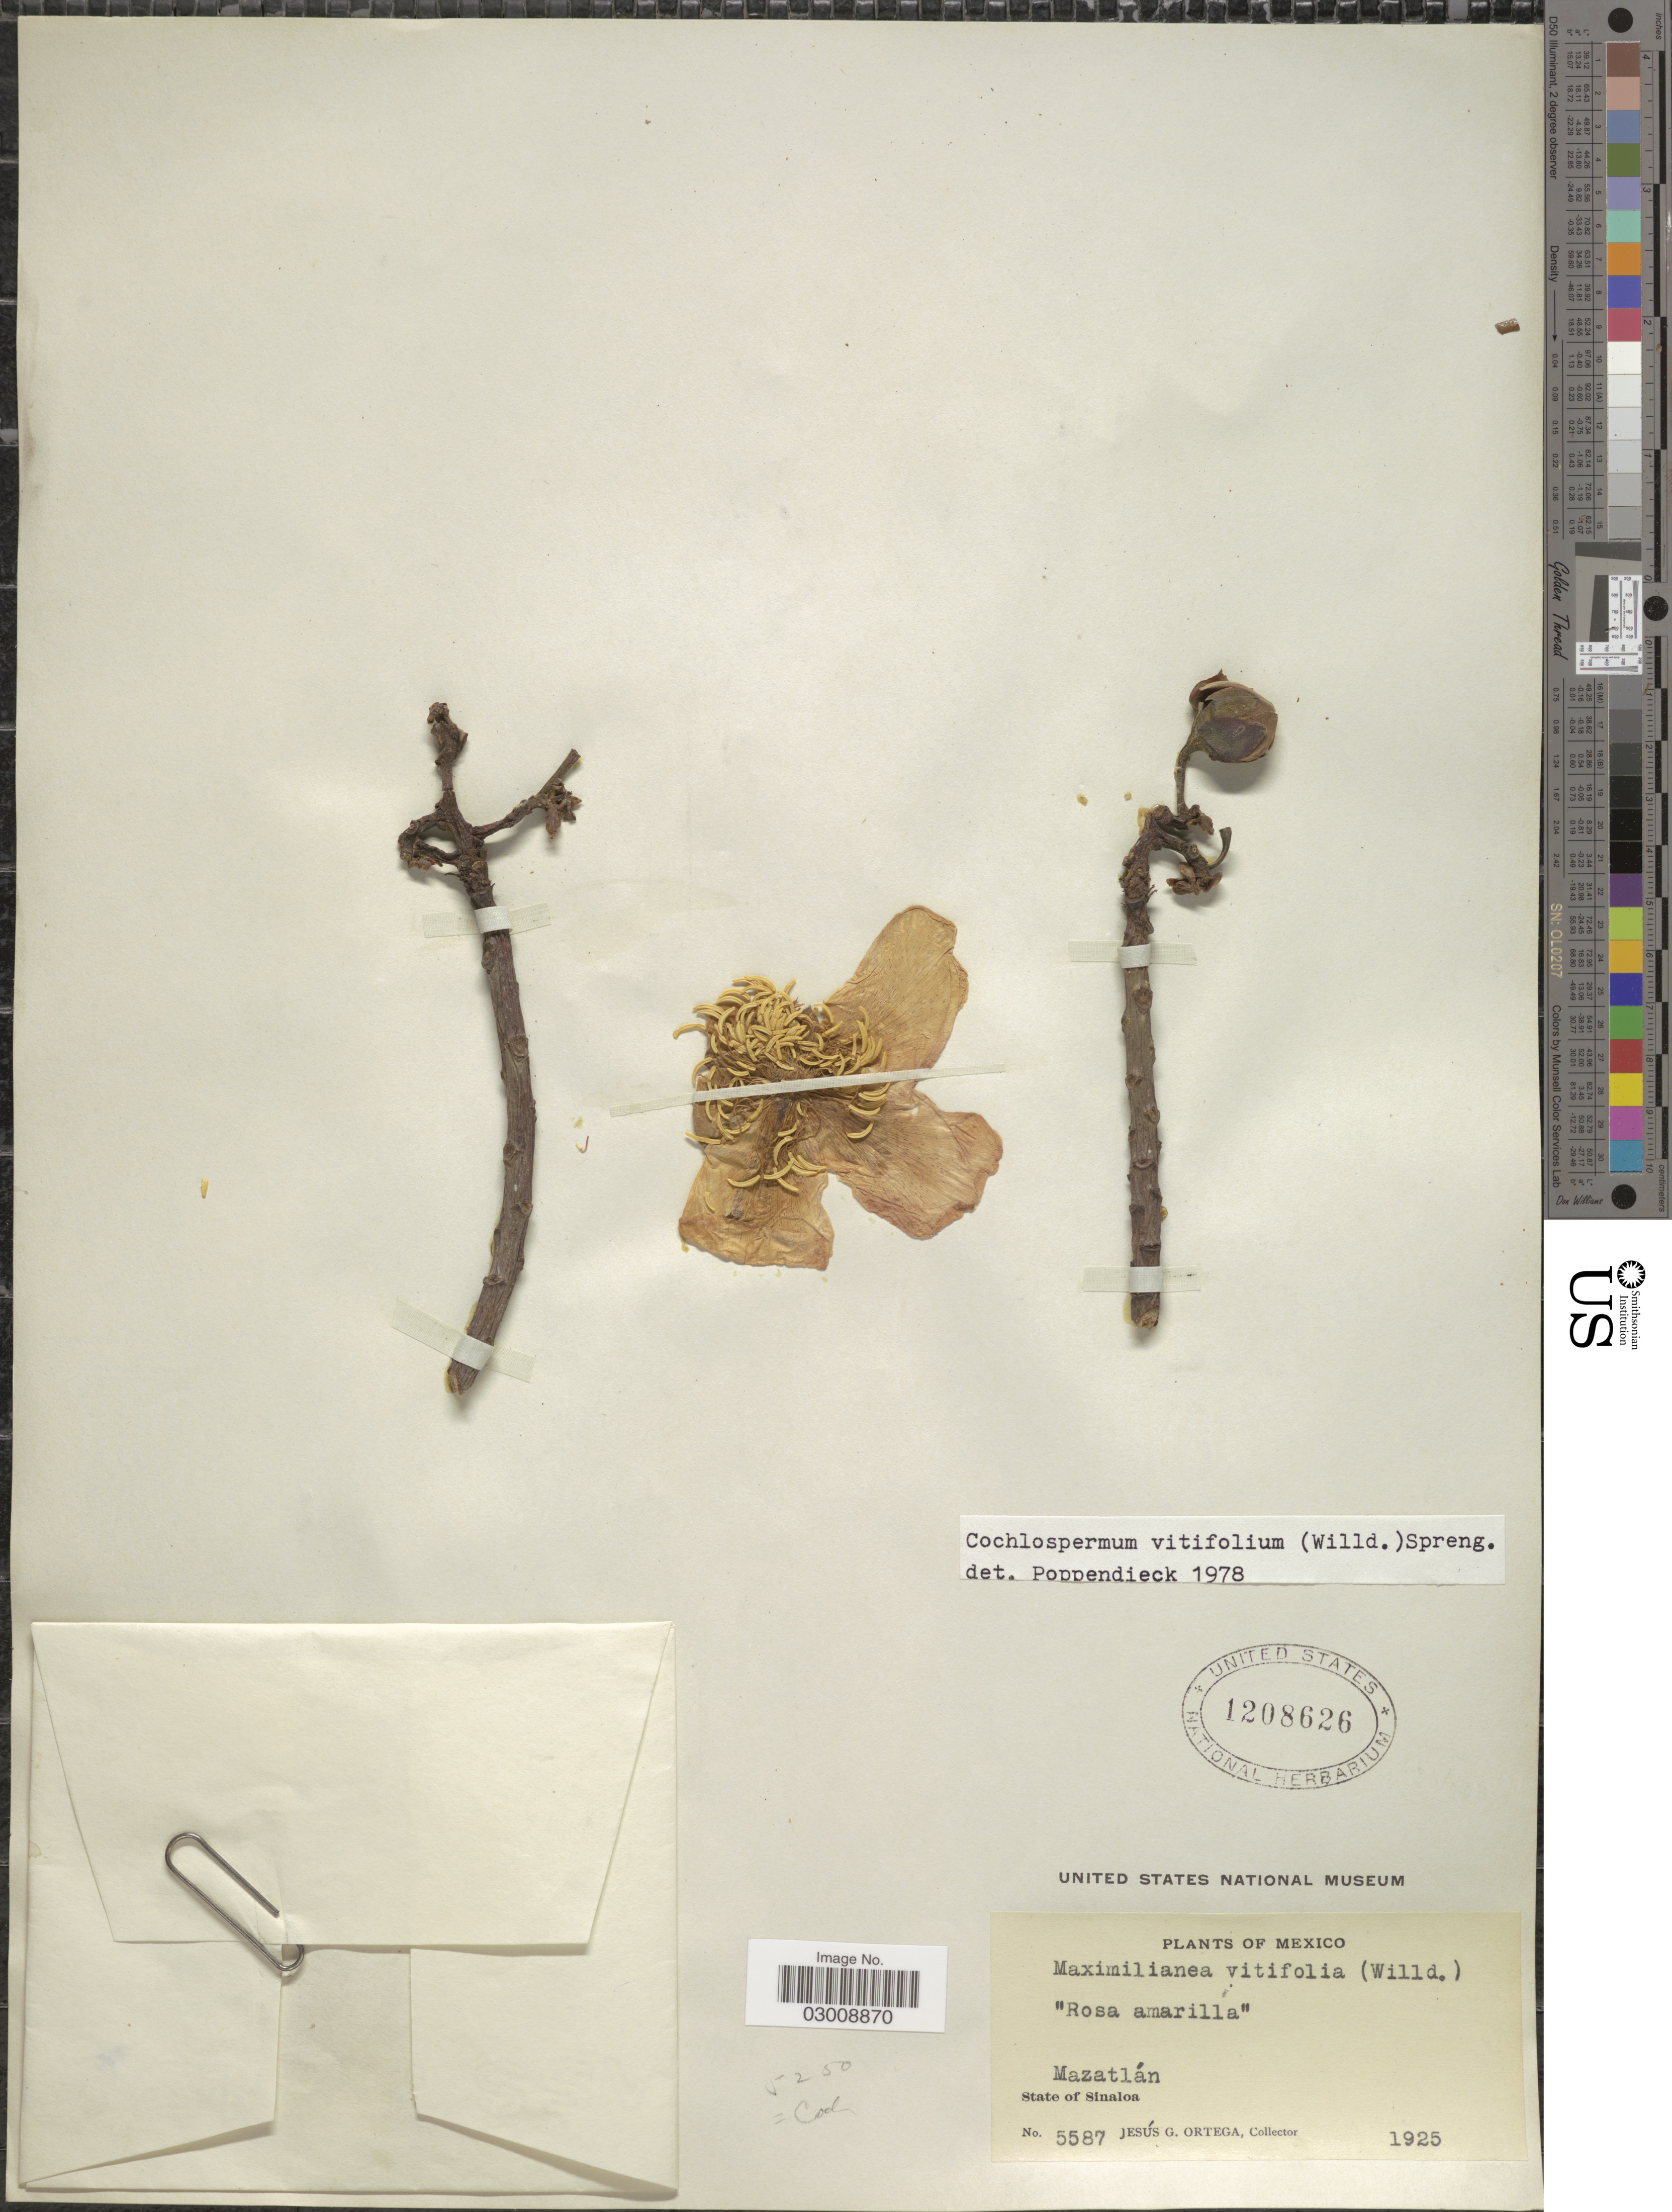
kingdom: Plantae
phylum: Tracheophyta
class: Magnoliopsida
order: Malvales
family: Cochlospermaceae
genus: Cochlospermum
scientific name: Cochlospermum vitifolium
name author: (Willd.) Spreng.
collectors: J. Ortega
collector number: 5587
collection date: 1925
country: Mexico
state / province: Sinaloa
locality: Mazatlán. State of Sinaloa.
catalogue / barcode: US 1208626